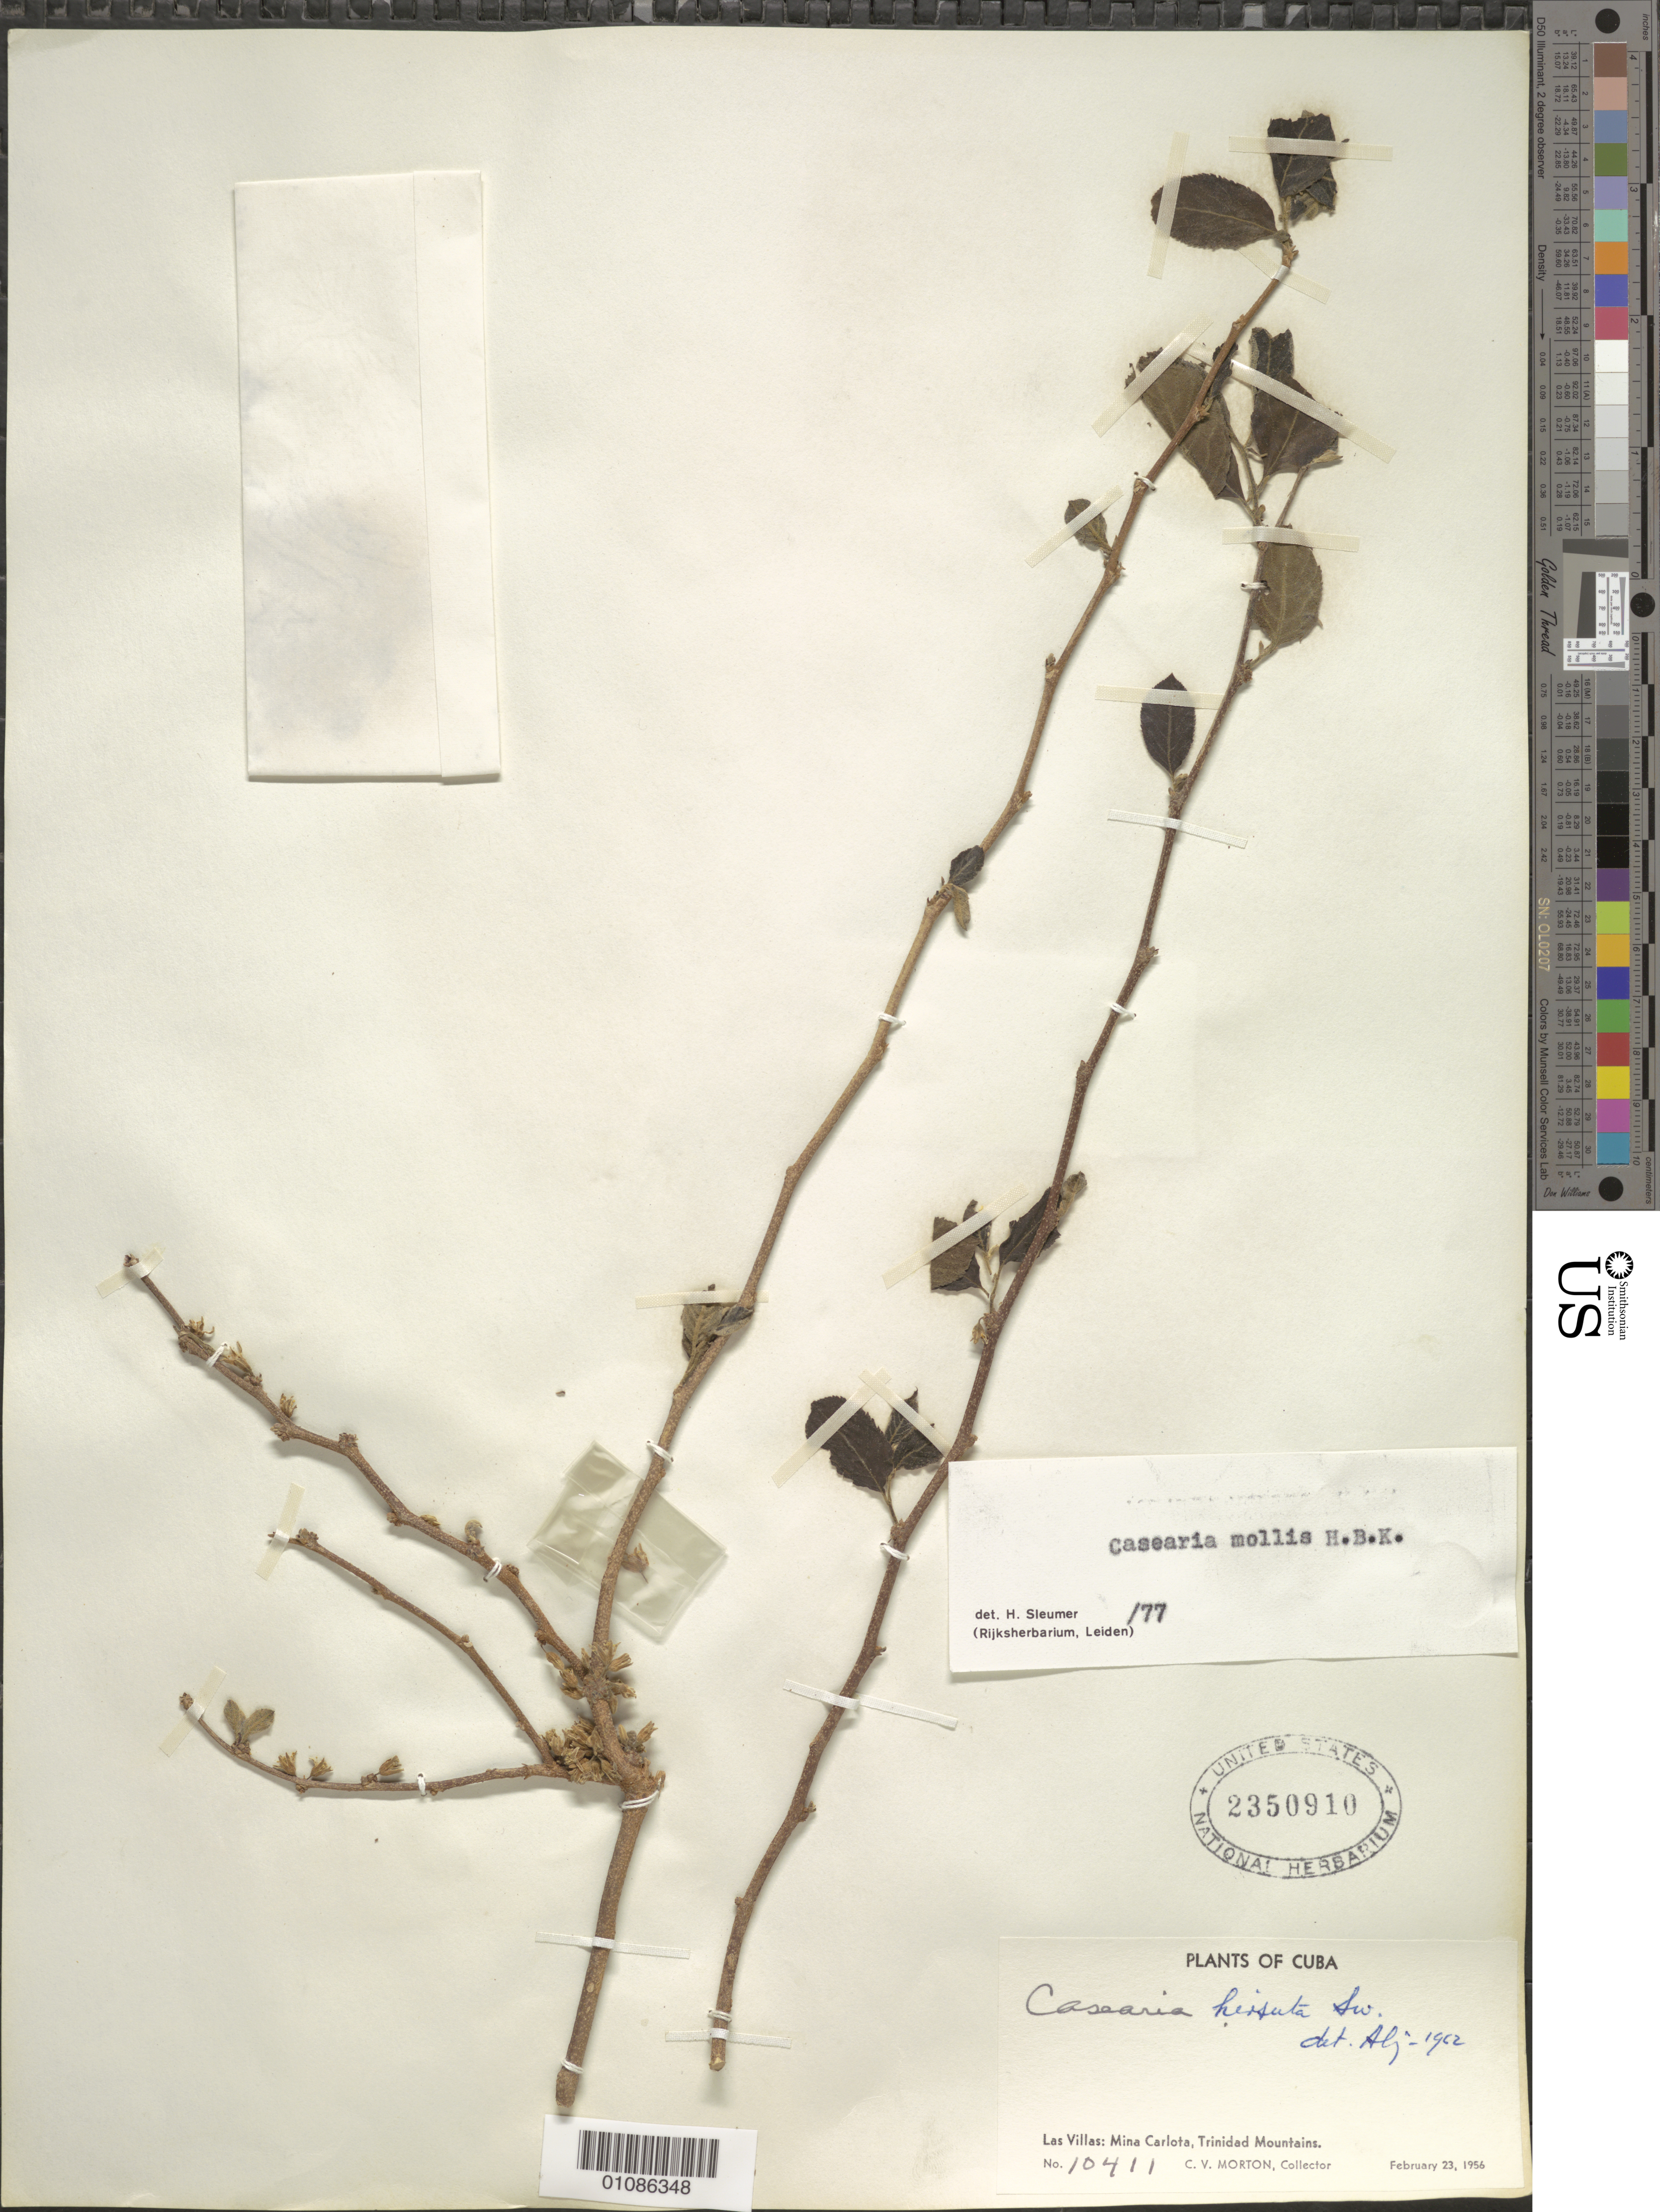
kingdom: Plantae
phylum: Tracheophyta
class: Magnoliopsida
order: Malpighiales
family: Salicaceae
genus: Casearia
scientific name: Casearia mollis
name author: Kunth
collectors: C. V. Morton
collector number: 10411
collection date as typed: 23 Feb 1956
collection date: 1956-02-23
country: Cuba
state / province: Las Villas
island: Cuba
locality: Mina Carlota, Trinidad Mountains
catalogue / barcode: US 2350910